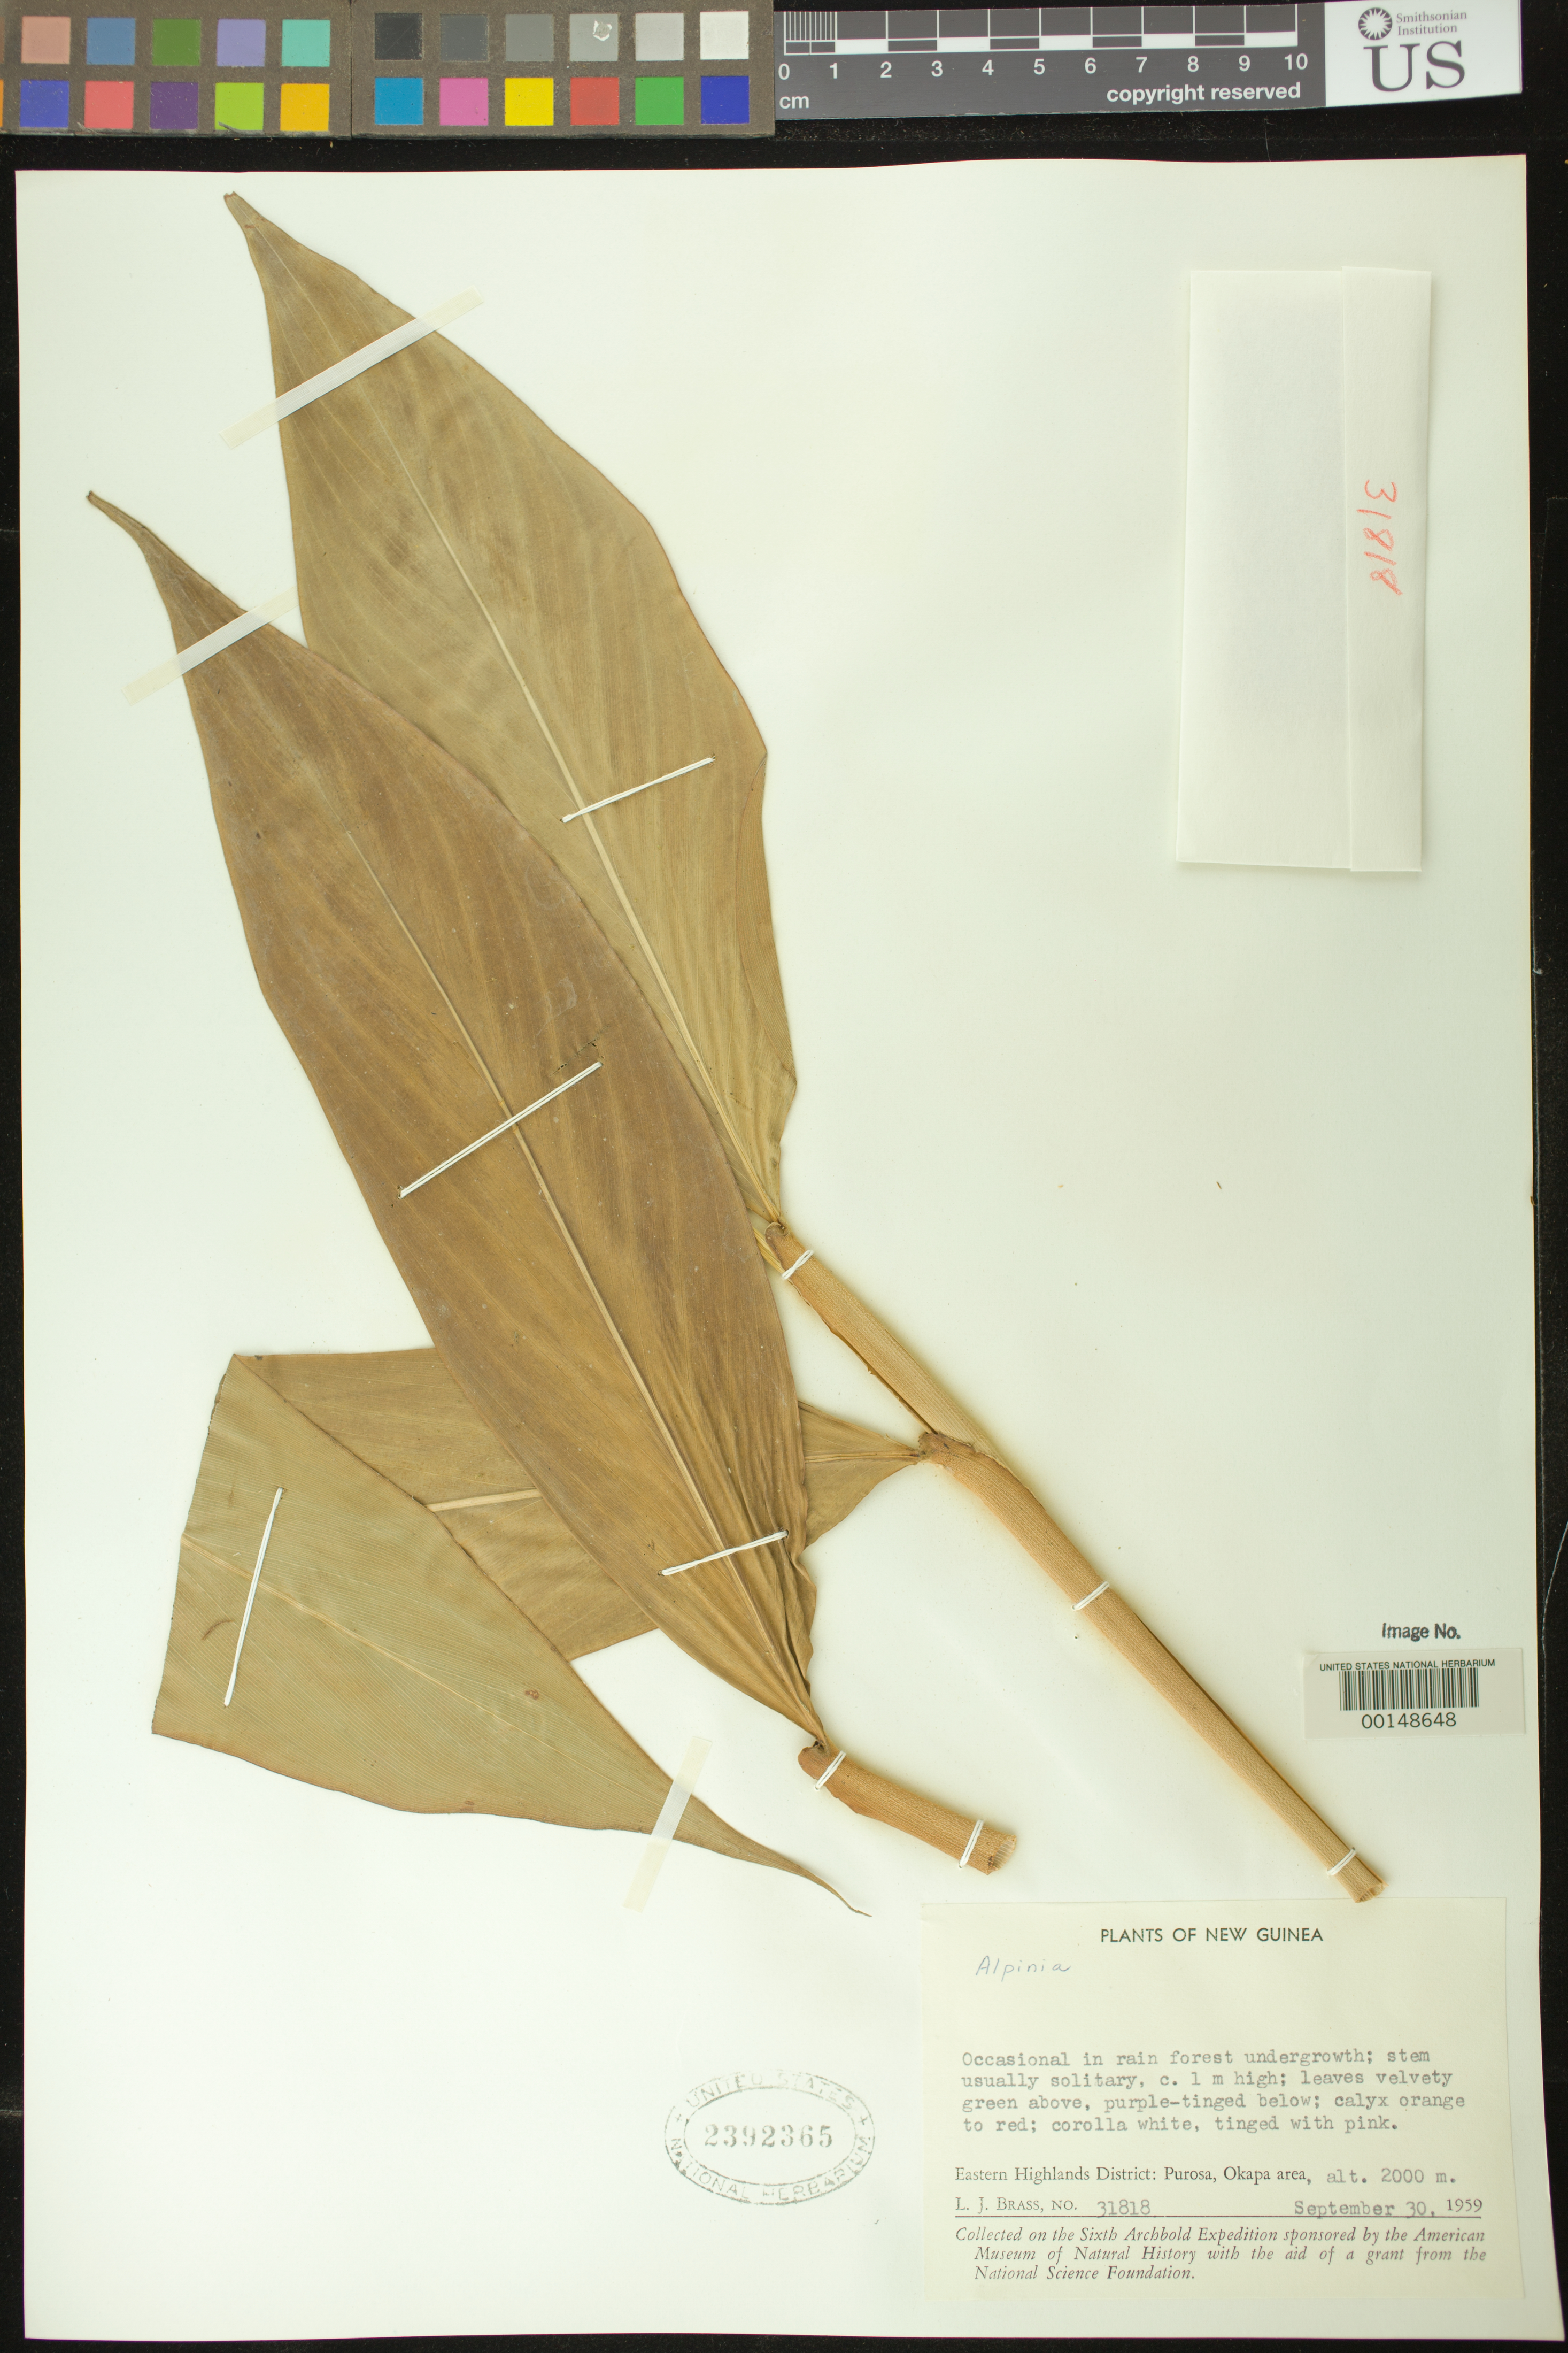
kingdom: Plantae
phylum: Tracheophyta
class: Liliopsida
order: Zingiberales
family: Zingiberaceae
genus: Alpinia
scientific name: Alpinia sp.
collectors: L. J. Brass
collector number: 31818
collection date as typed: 30 Sep 1959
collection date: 1959-09-30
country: Papua New Guinea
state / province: Eastern Highlands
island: New Guinea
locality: Purosa, okapa area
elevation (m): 2000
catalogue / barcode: US 2392365